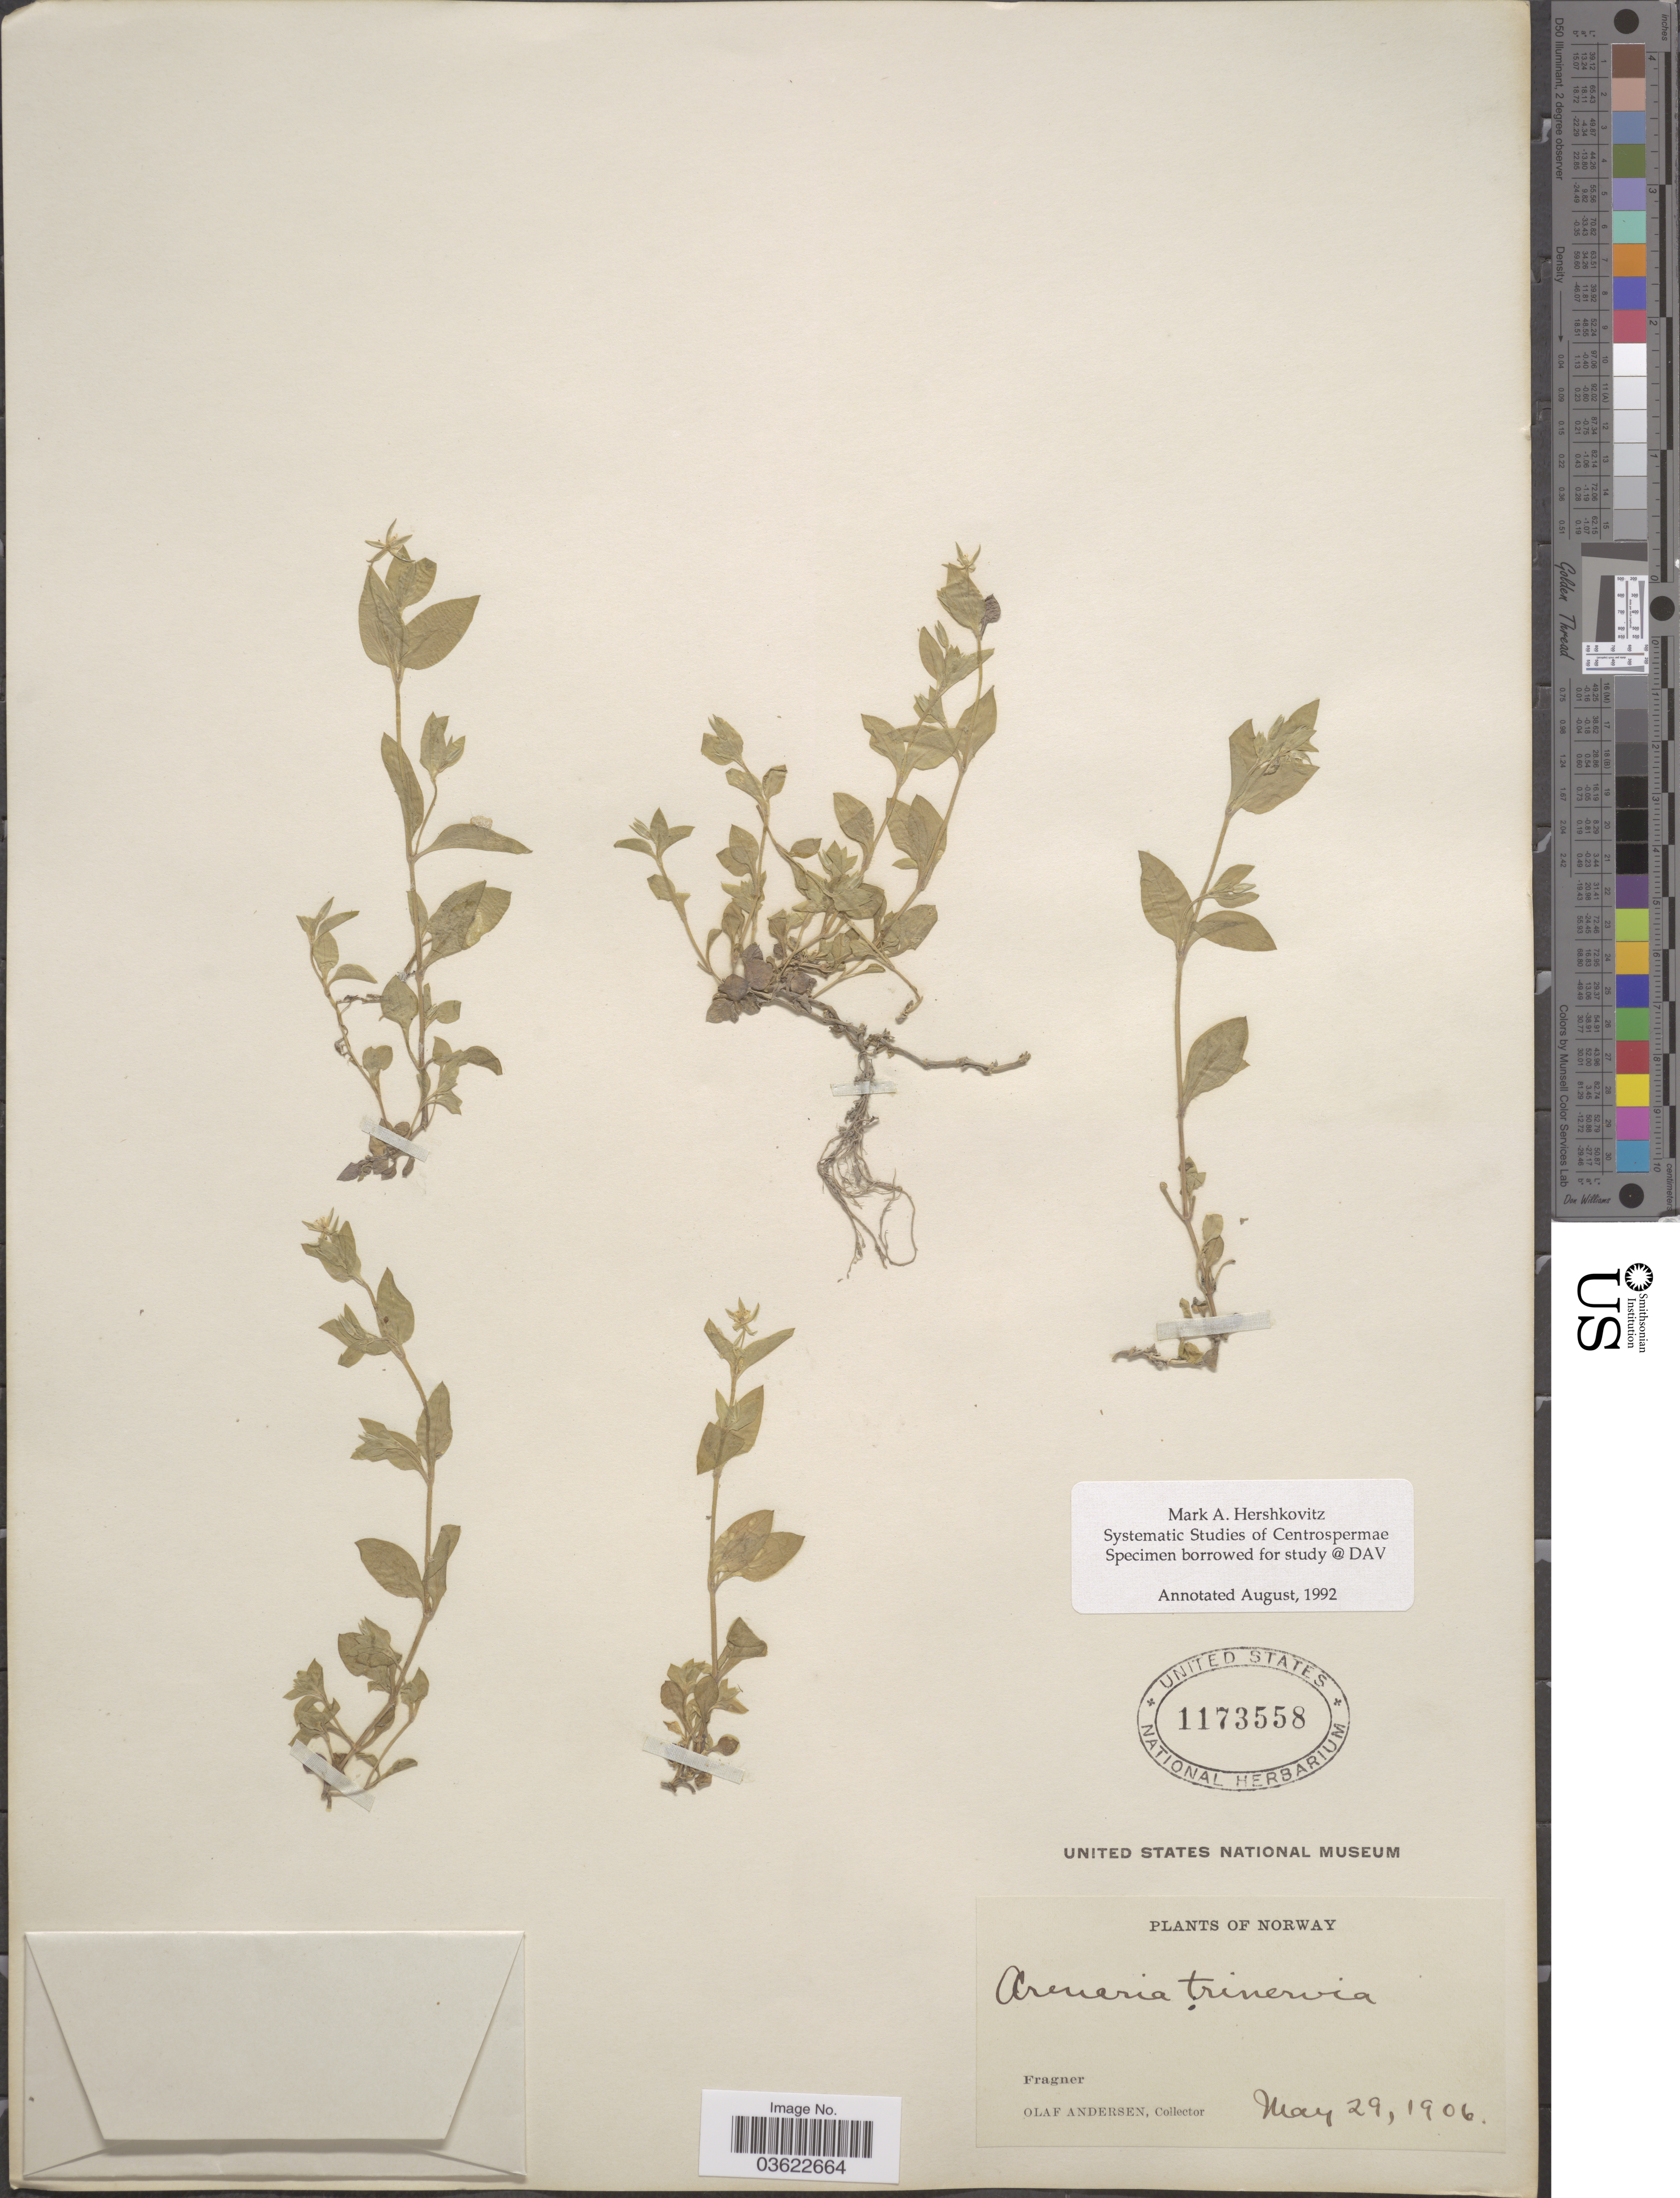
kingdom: Plantae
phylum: Tracheophyta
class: Magnoliopsida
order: Caryophyllales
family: Caryophyllaceae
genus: Arenaria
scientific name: Arenaria triflora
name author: L.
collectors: O. Andersen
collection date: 1906-05-29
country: Norway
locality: Fragner.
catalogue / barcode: US 1173558